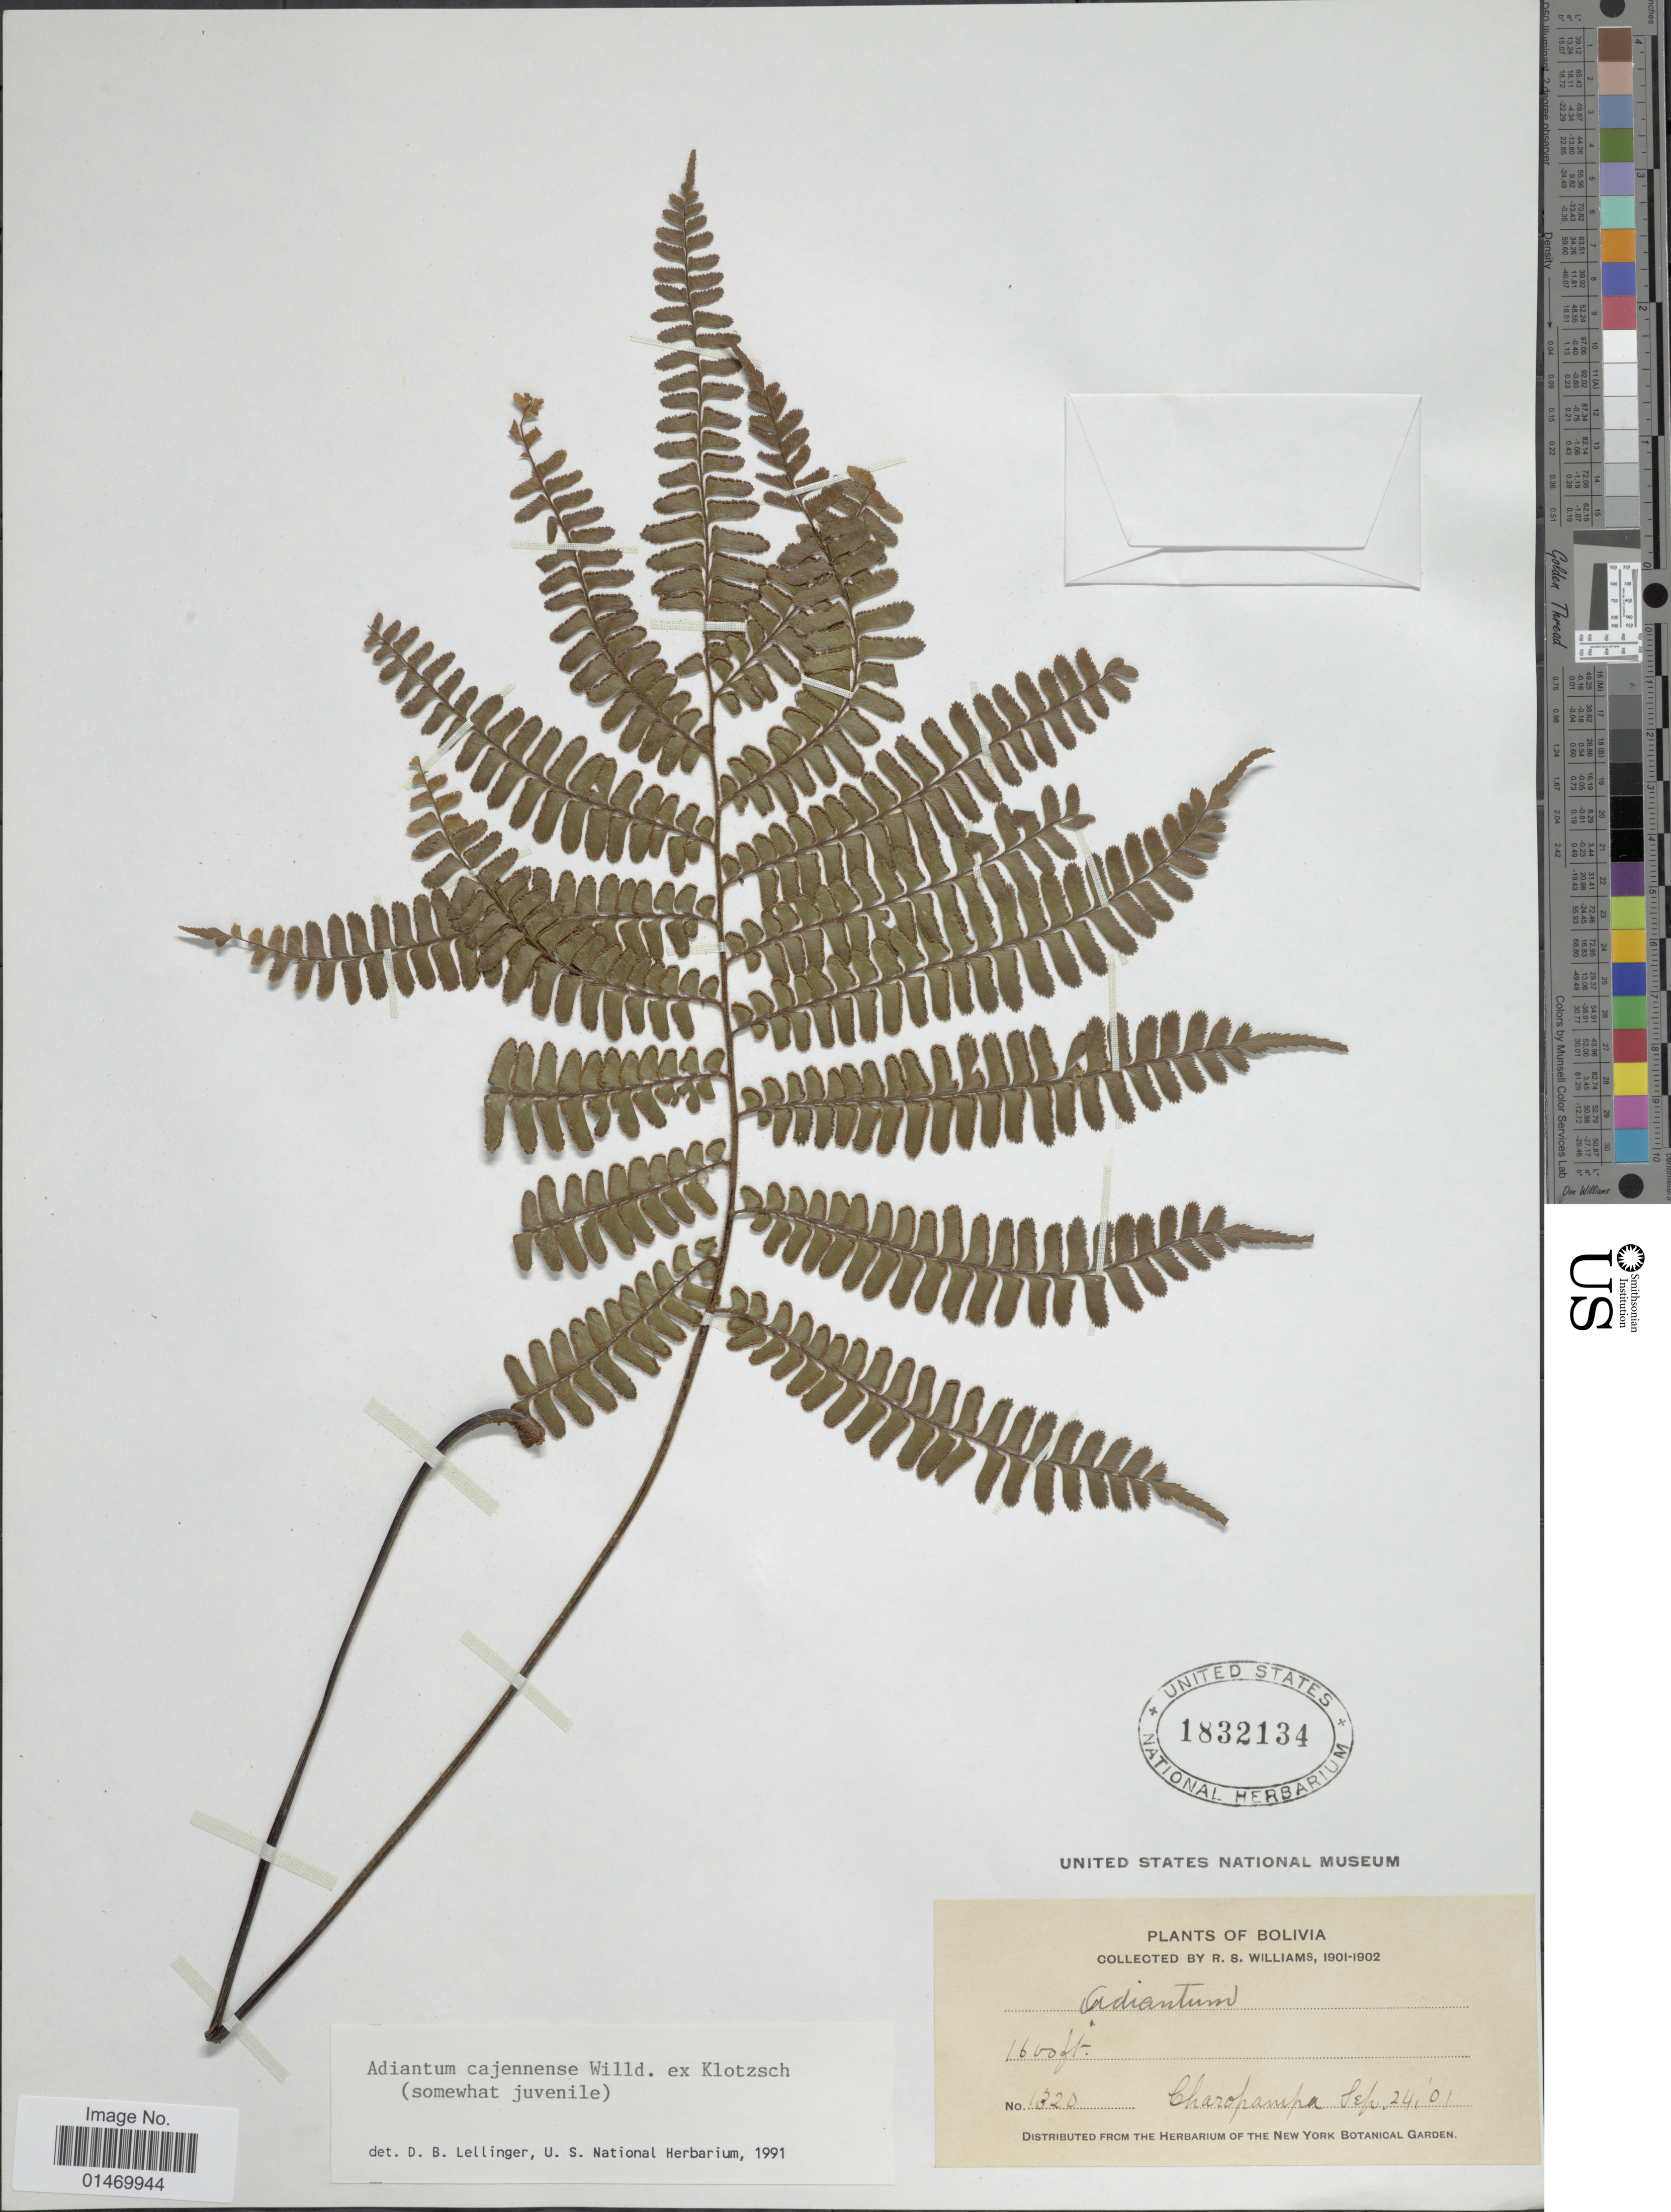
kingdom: Plantae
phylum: Tracheophyta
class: Polypodiopsida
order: Polypodiales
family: Pteridaceae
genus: Adiantum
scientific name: Adiantum cajennense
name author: Willd. ex Klotzsch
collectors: R. S. Williams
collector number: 1320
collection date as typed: Sep. 24, 1901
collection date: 1901-09-24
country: Bolivia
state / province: La Páz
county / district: Larecaja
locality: Charopampa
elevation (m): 488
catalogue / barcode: US 1832134